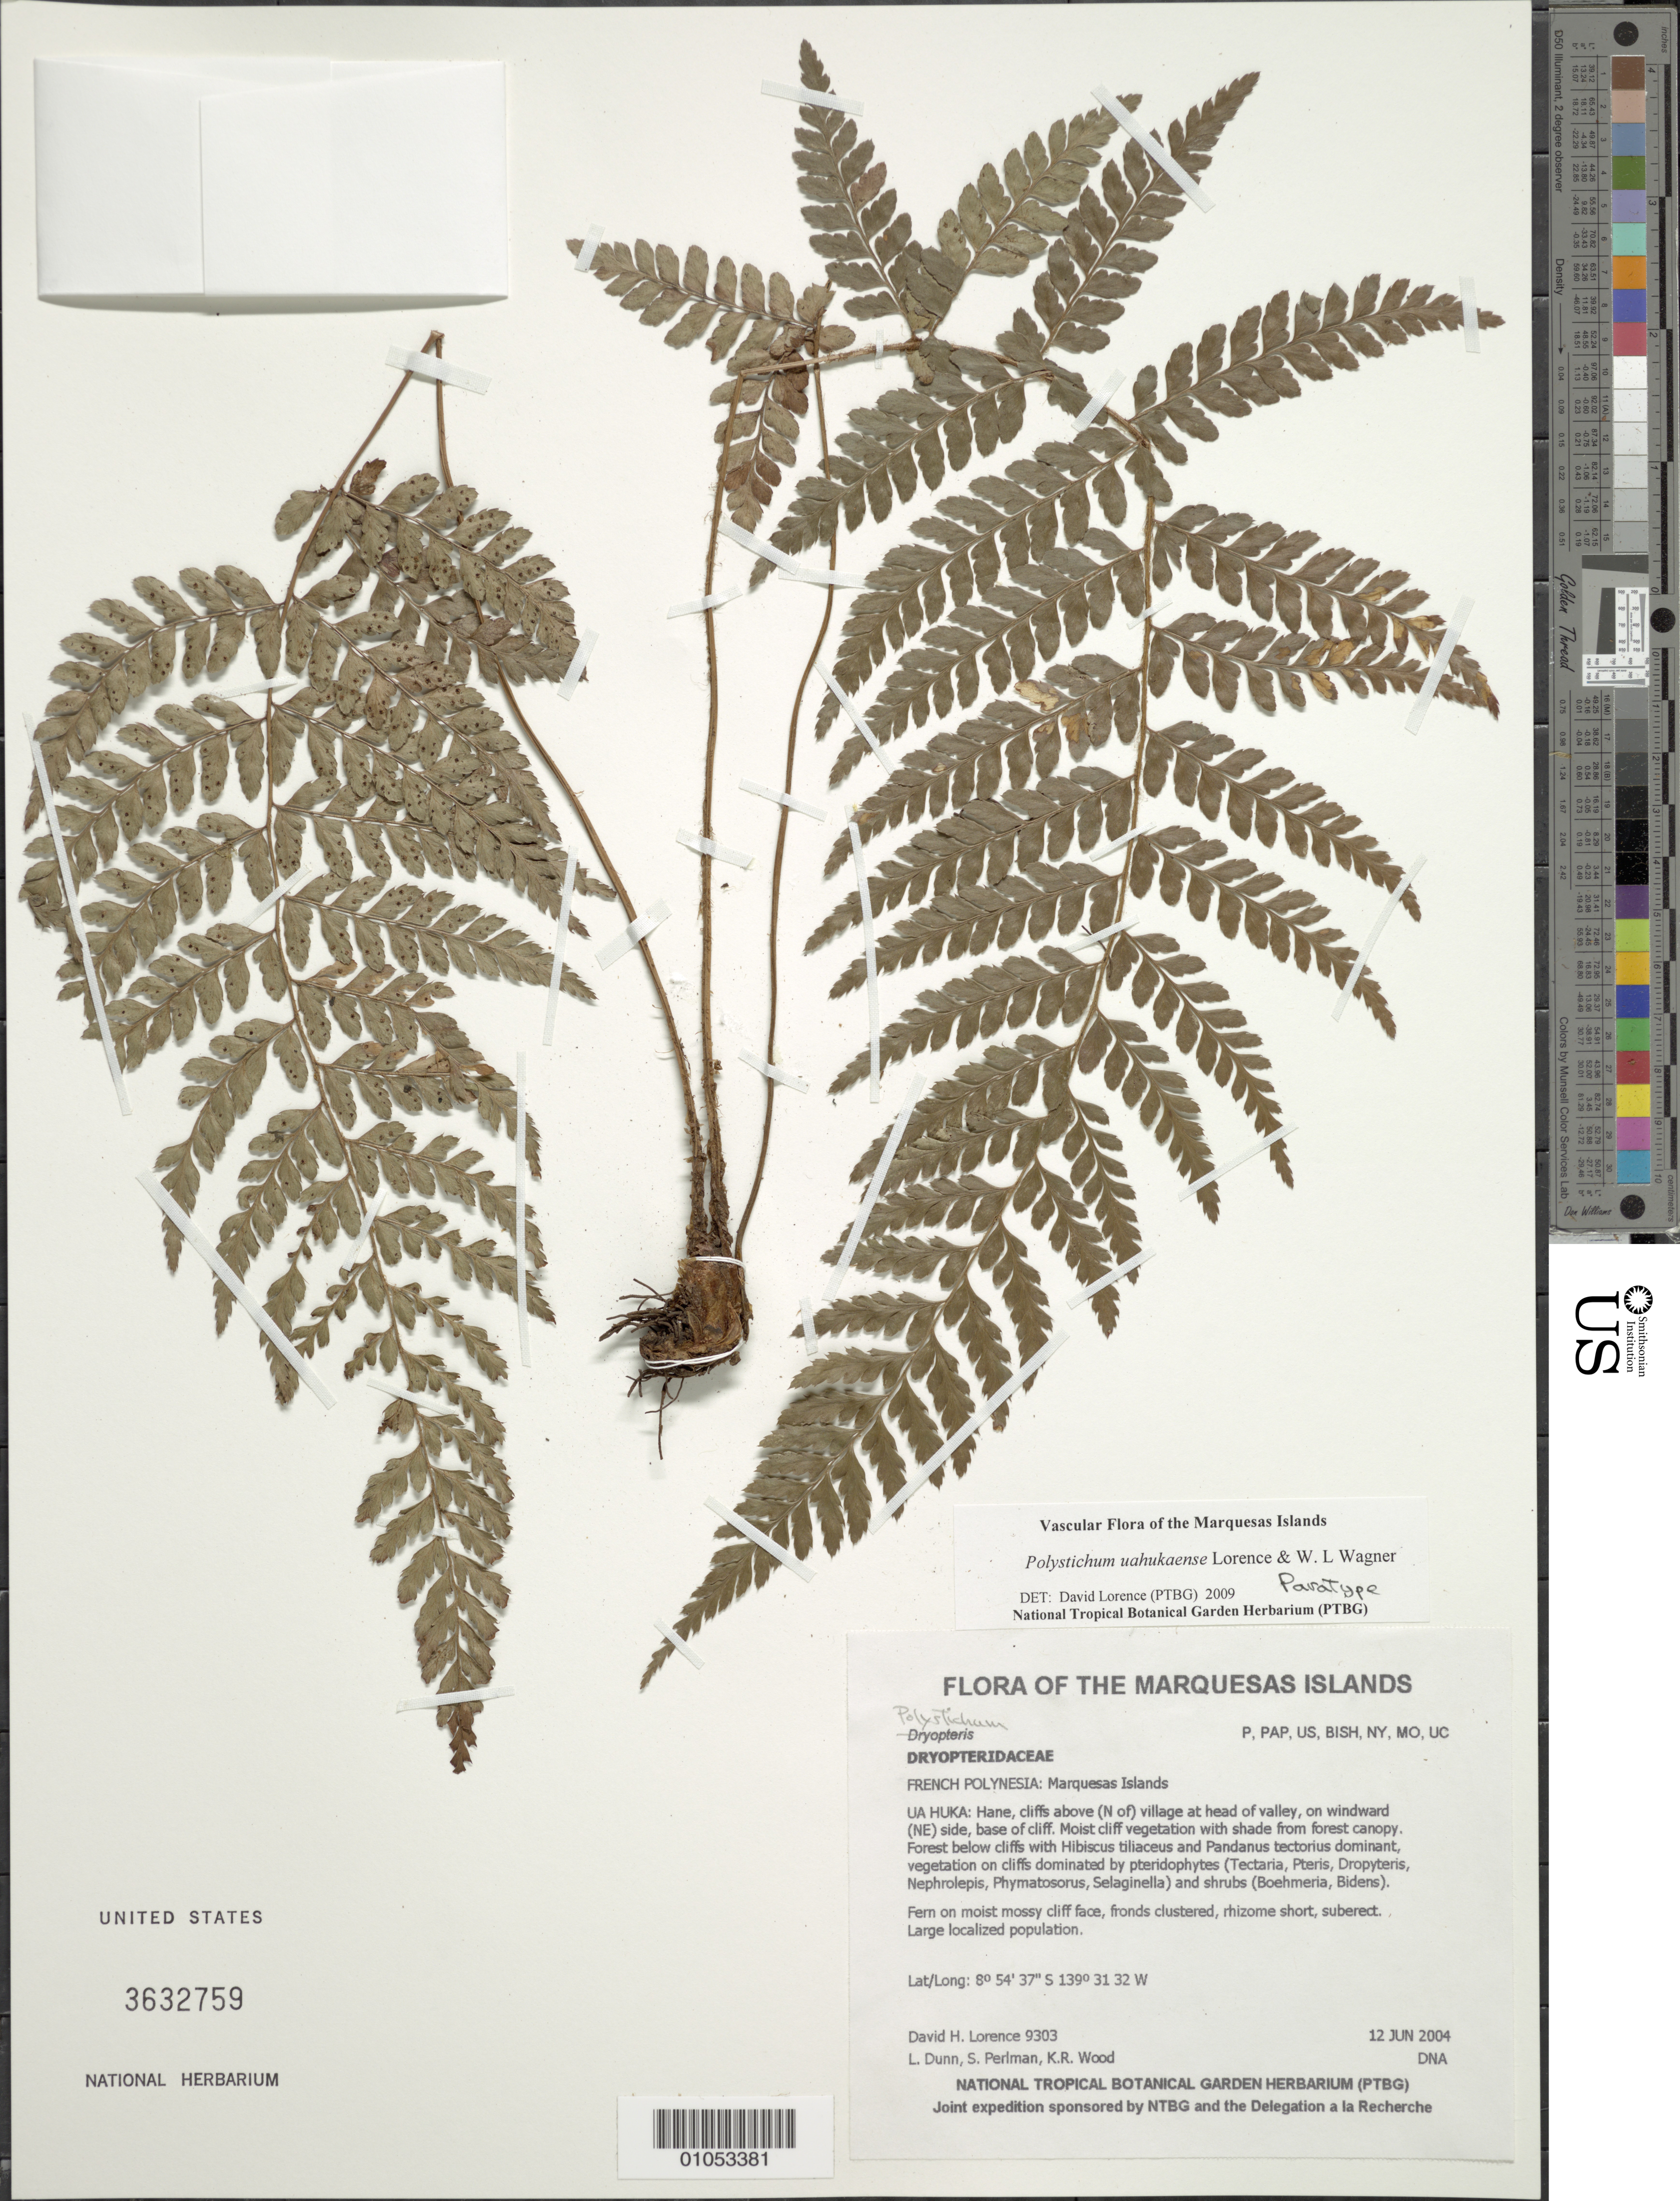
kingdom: Plantae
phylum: Tracheophyta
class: Polypodiopsida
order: Polypodiales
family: Dryopteridaceae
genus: Polystichum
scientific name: Polystichum uahukaense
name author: Lorence & W.L. Wagner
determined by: Lorence, David H., (PTBG), National Tropical Botanical Garden (UNITED STATES)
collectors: D. Lorence, L. Dunn, S. P. Perlman & K. R. Wood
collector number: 9303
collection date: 2004-06-12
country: French Polynesia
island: Ua Huka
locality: Hane, cliffs above (N of) village at head of valley, on windward (NE) side, base of cliff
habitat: Moist cliff vegetation with shade from forest canopy. On moist mossy cliff face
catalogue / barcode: US 3632759